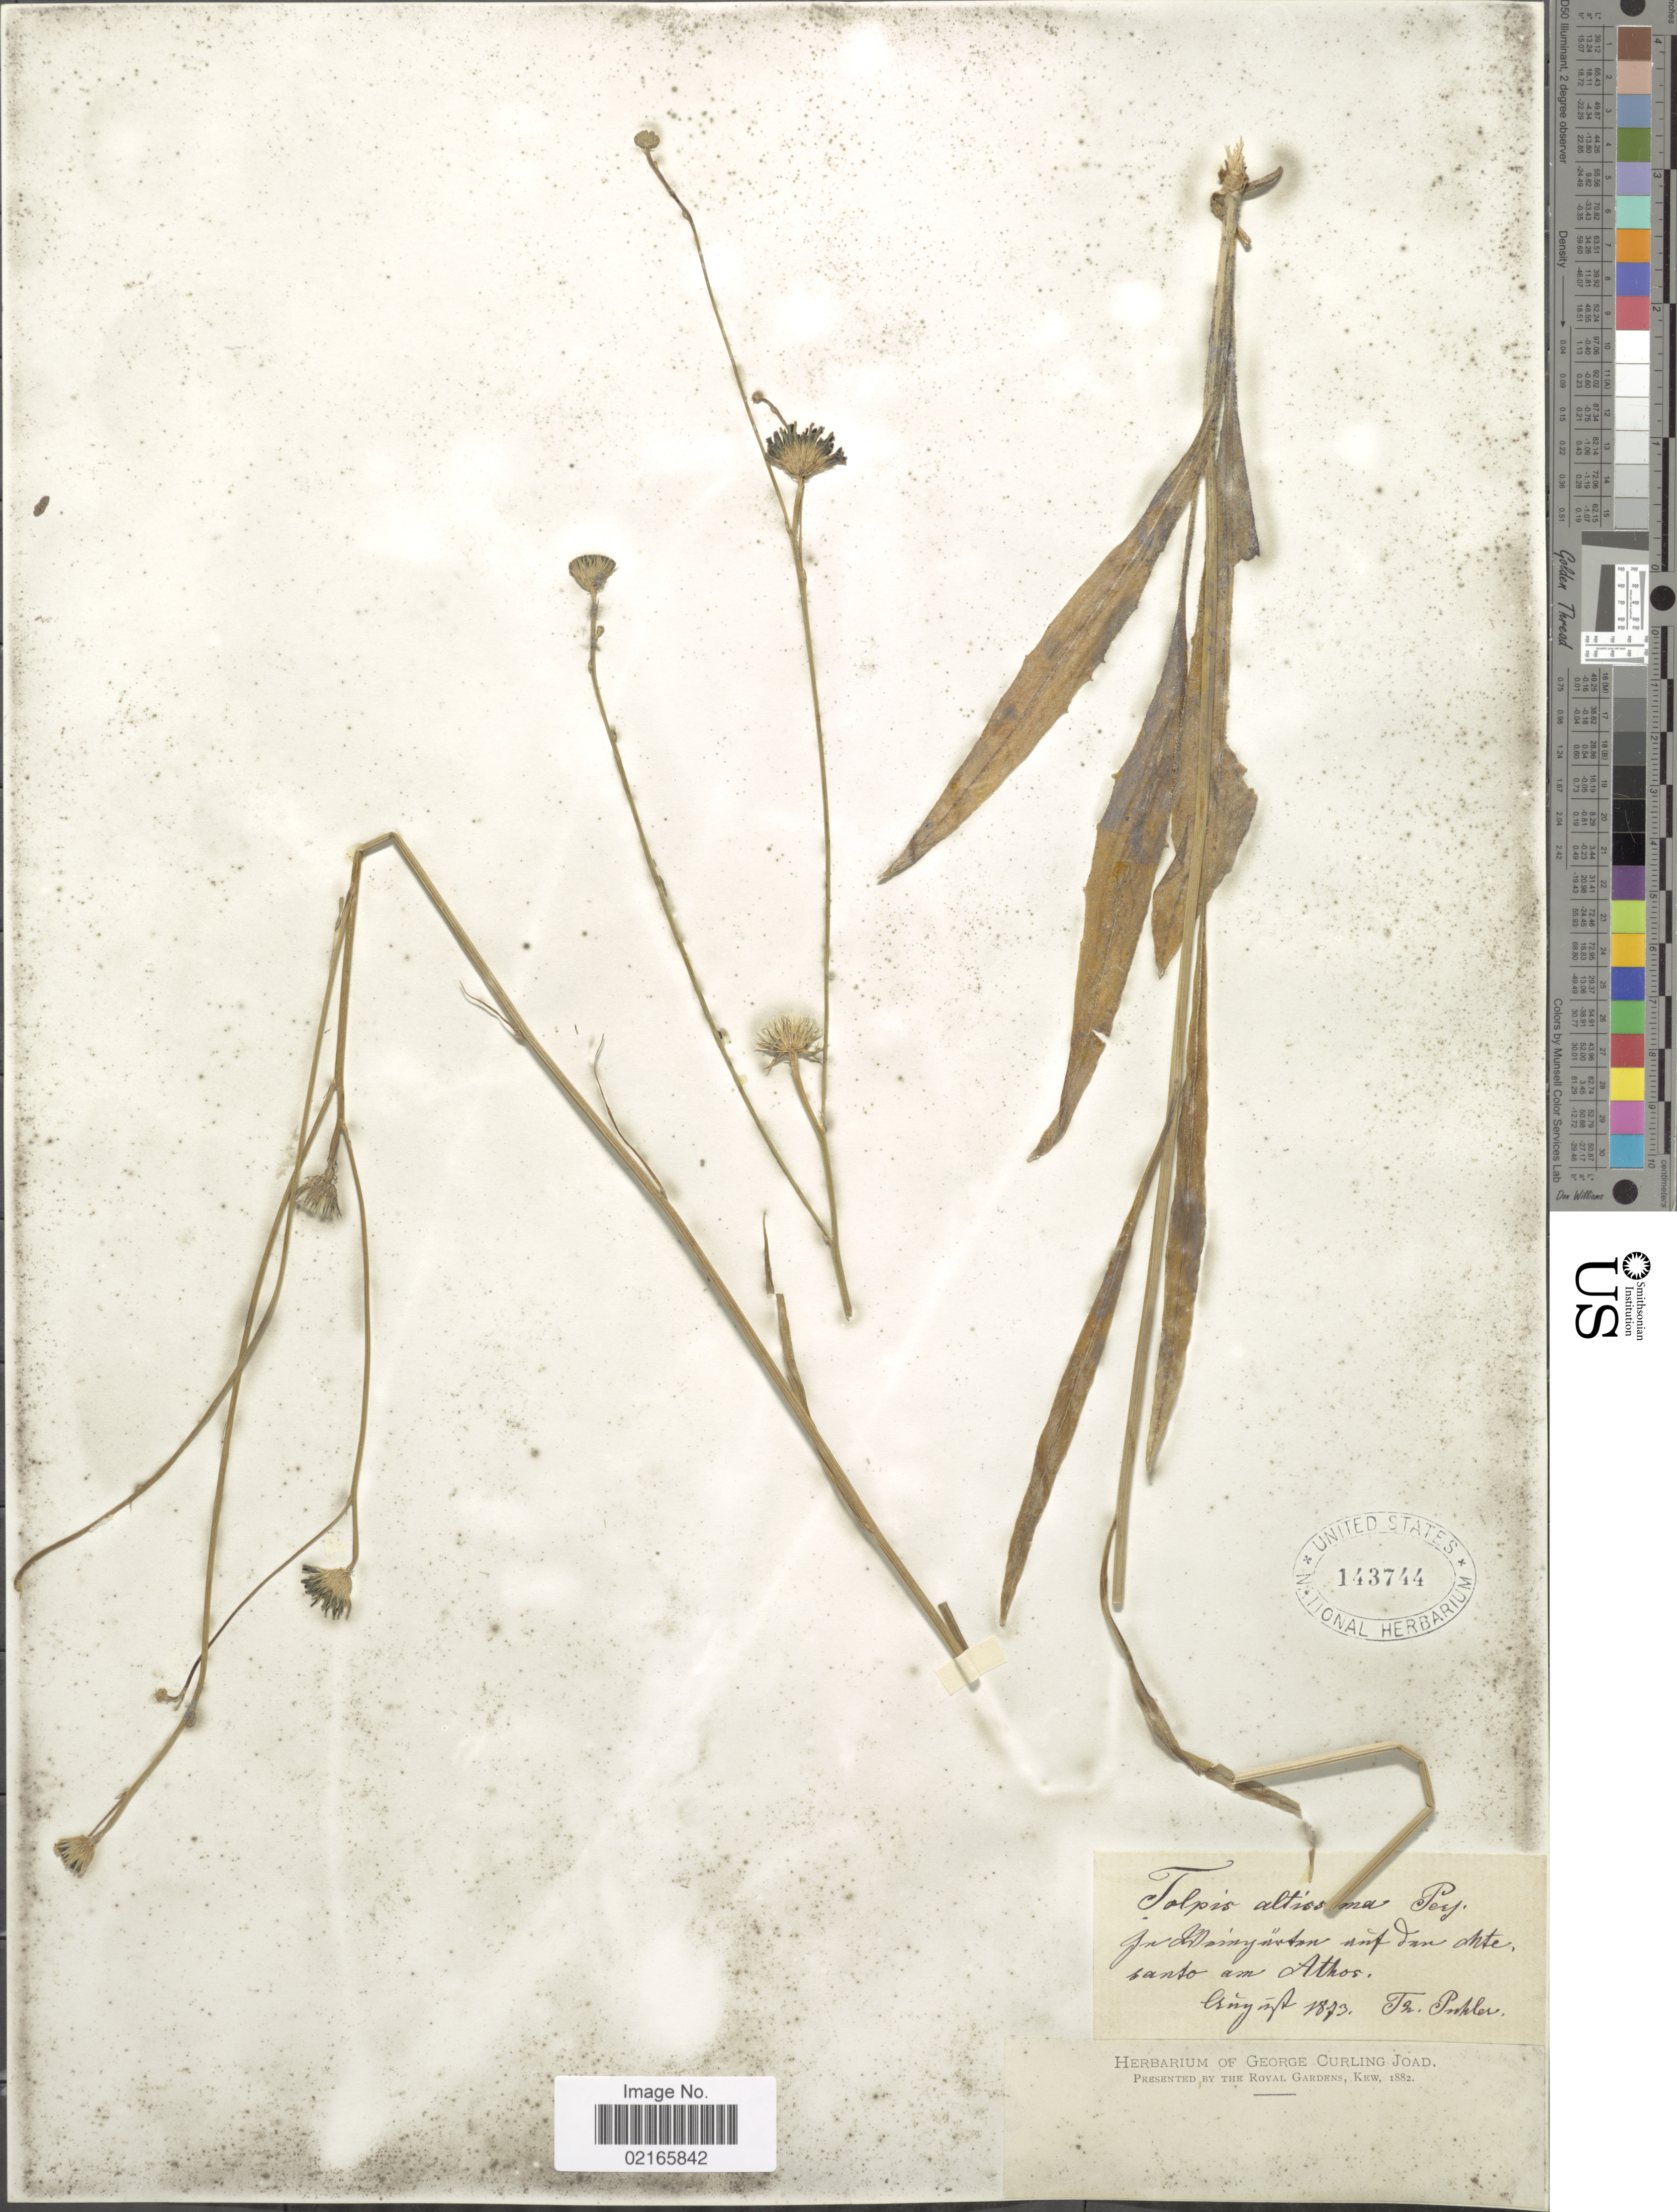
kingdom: Plantae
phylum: Tracheophyta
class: Magnoliopsida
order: Asterales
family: Asteraceae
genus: Tolpis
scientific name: Tolpis virgata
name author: (Desf.) Bertol.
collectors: T. Pukler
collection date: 1873-08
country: Greece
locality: In Naringunton auf In Mte. Santo am Athos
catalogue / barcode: US 143744